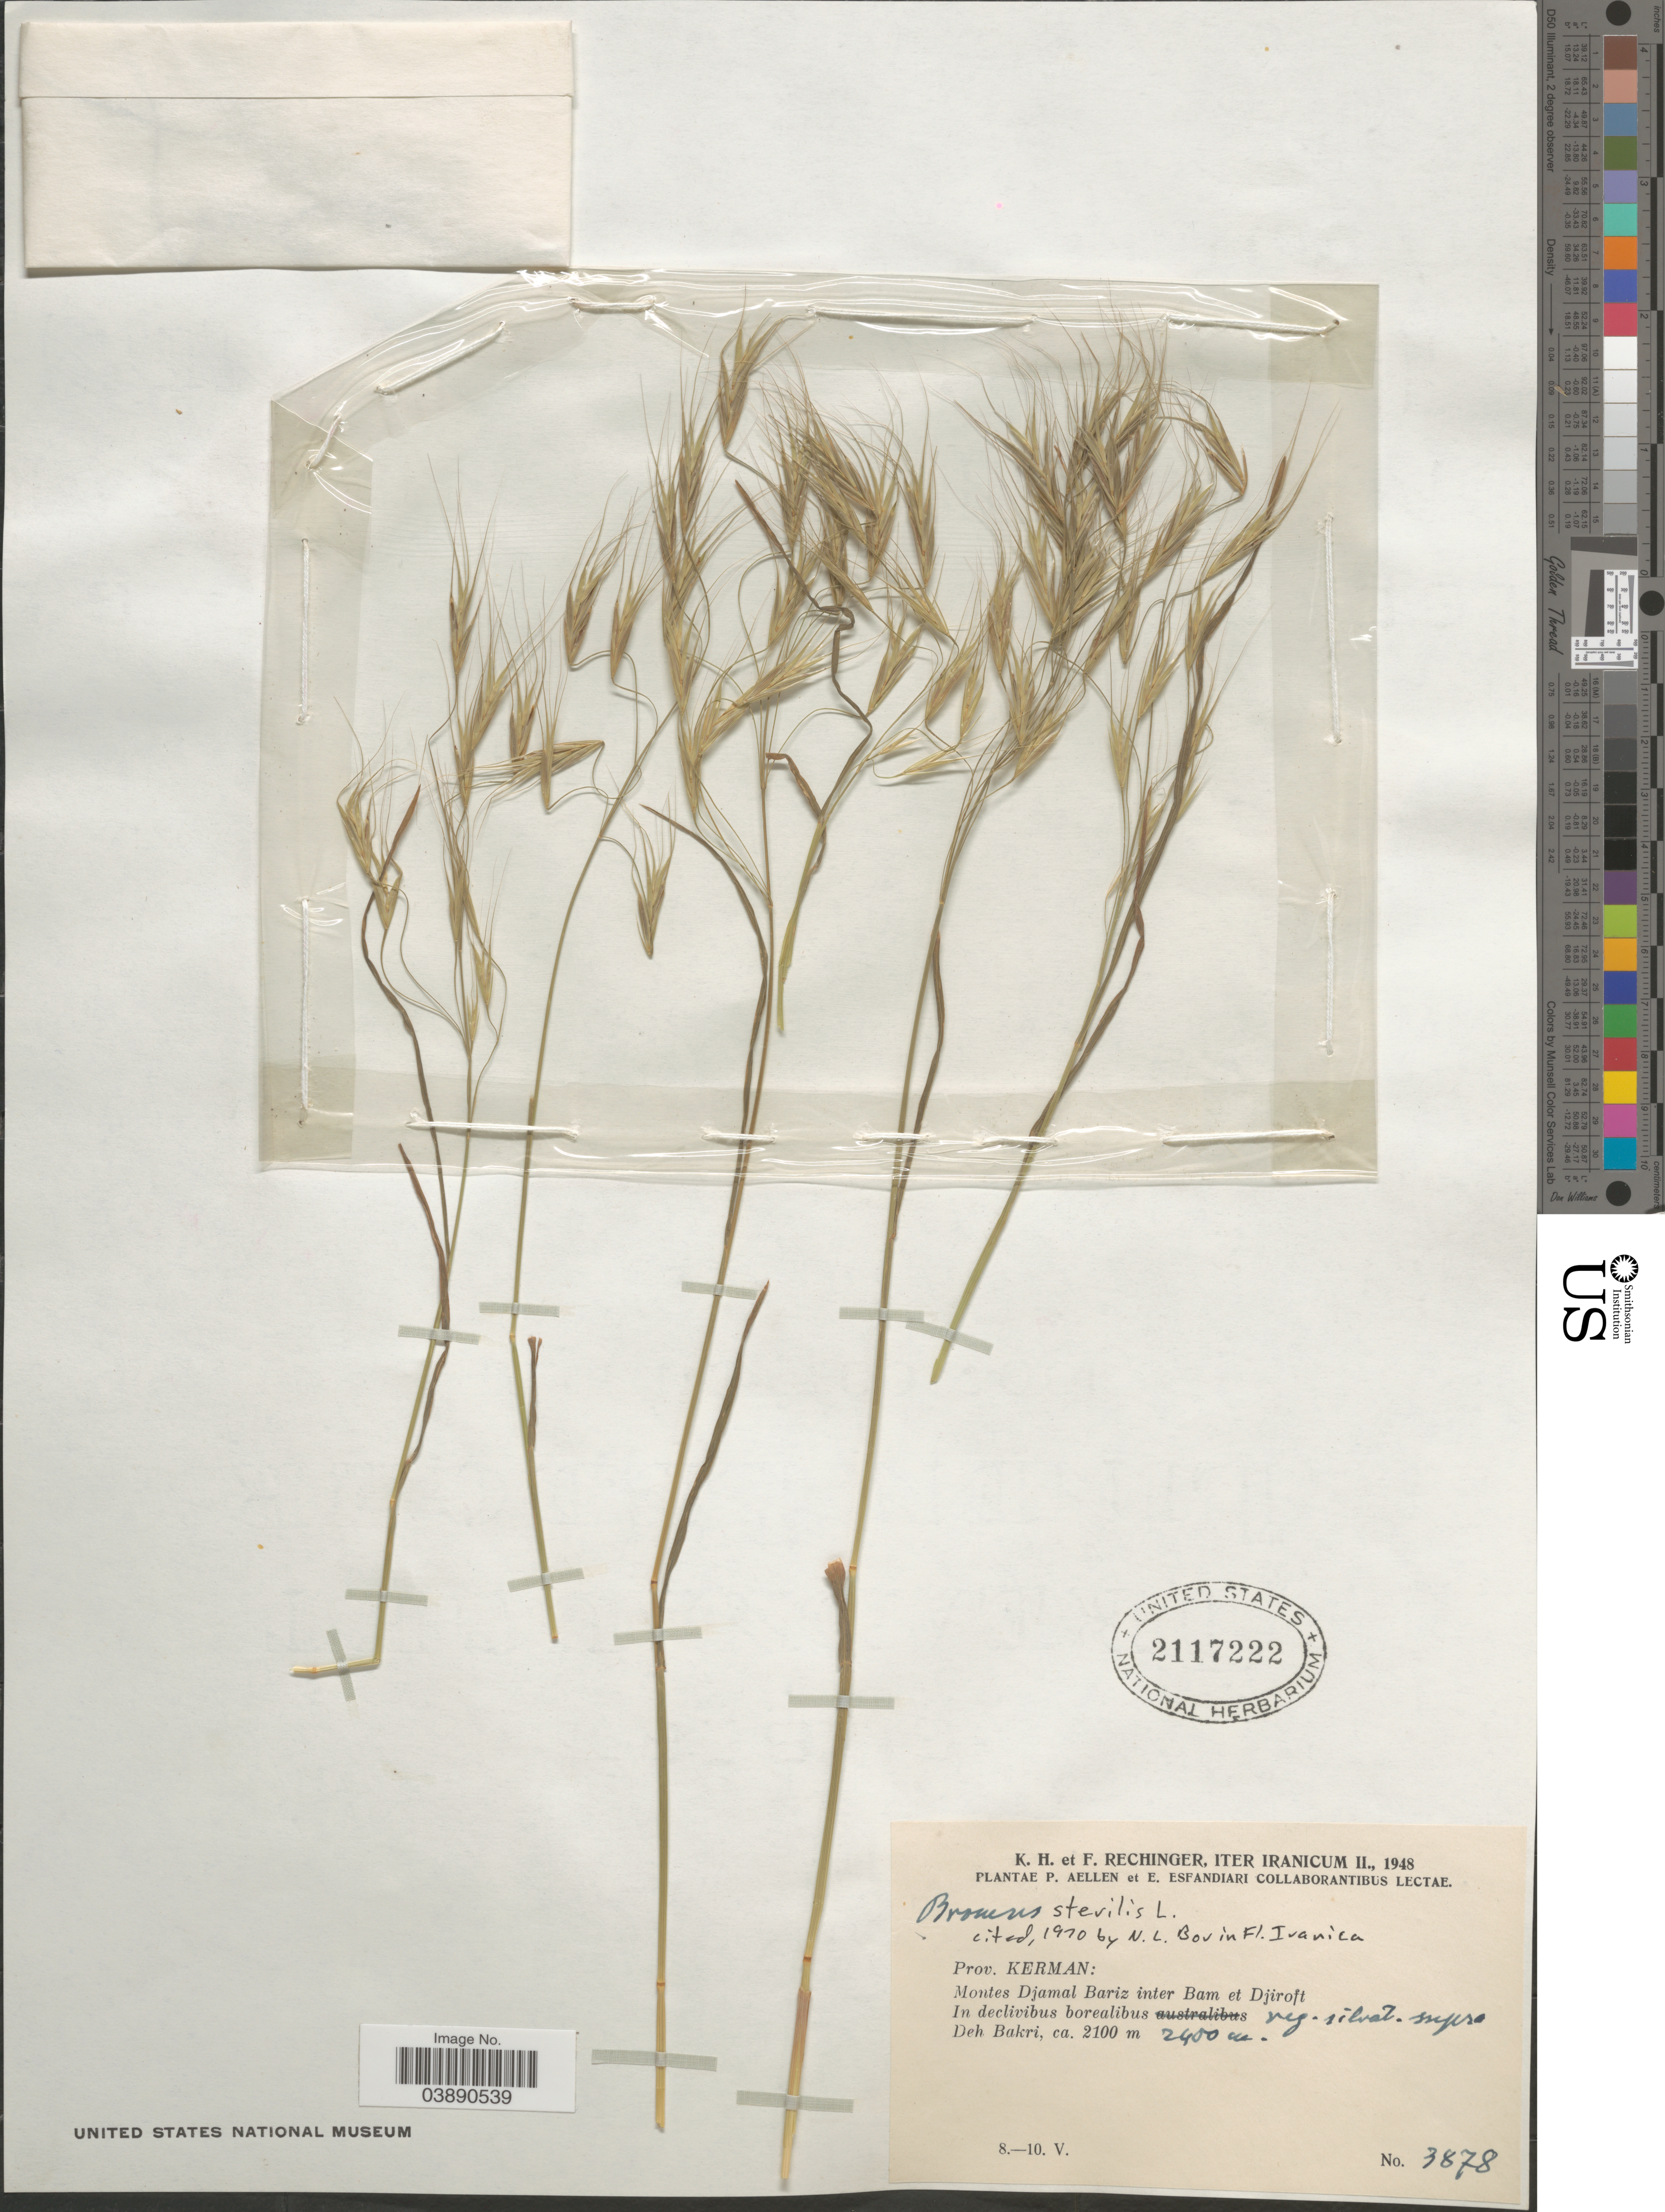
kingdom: Plantae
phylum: Tracheophyta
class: Liliopsida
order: Poales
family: Poaceae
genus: Bromus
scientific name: Bromus sterilis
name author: L.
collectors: K. H. Rechinger & F. Rechinger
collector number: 3878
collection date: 1948-05-08/1948-05-10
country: Iran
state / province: Kerman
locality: Iter Iranicum II., 1948. Prov. Kerman: Montes Djamal Bariz inter Bam et Djiroft. In declivibus borealibus reg. silval. supra. Deh Bakri.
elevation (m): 2400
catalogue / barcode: US 2117222